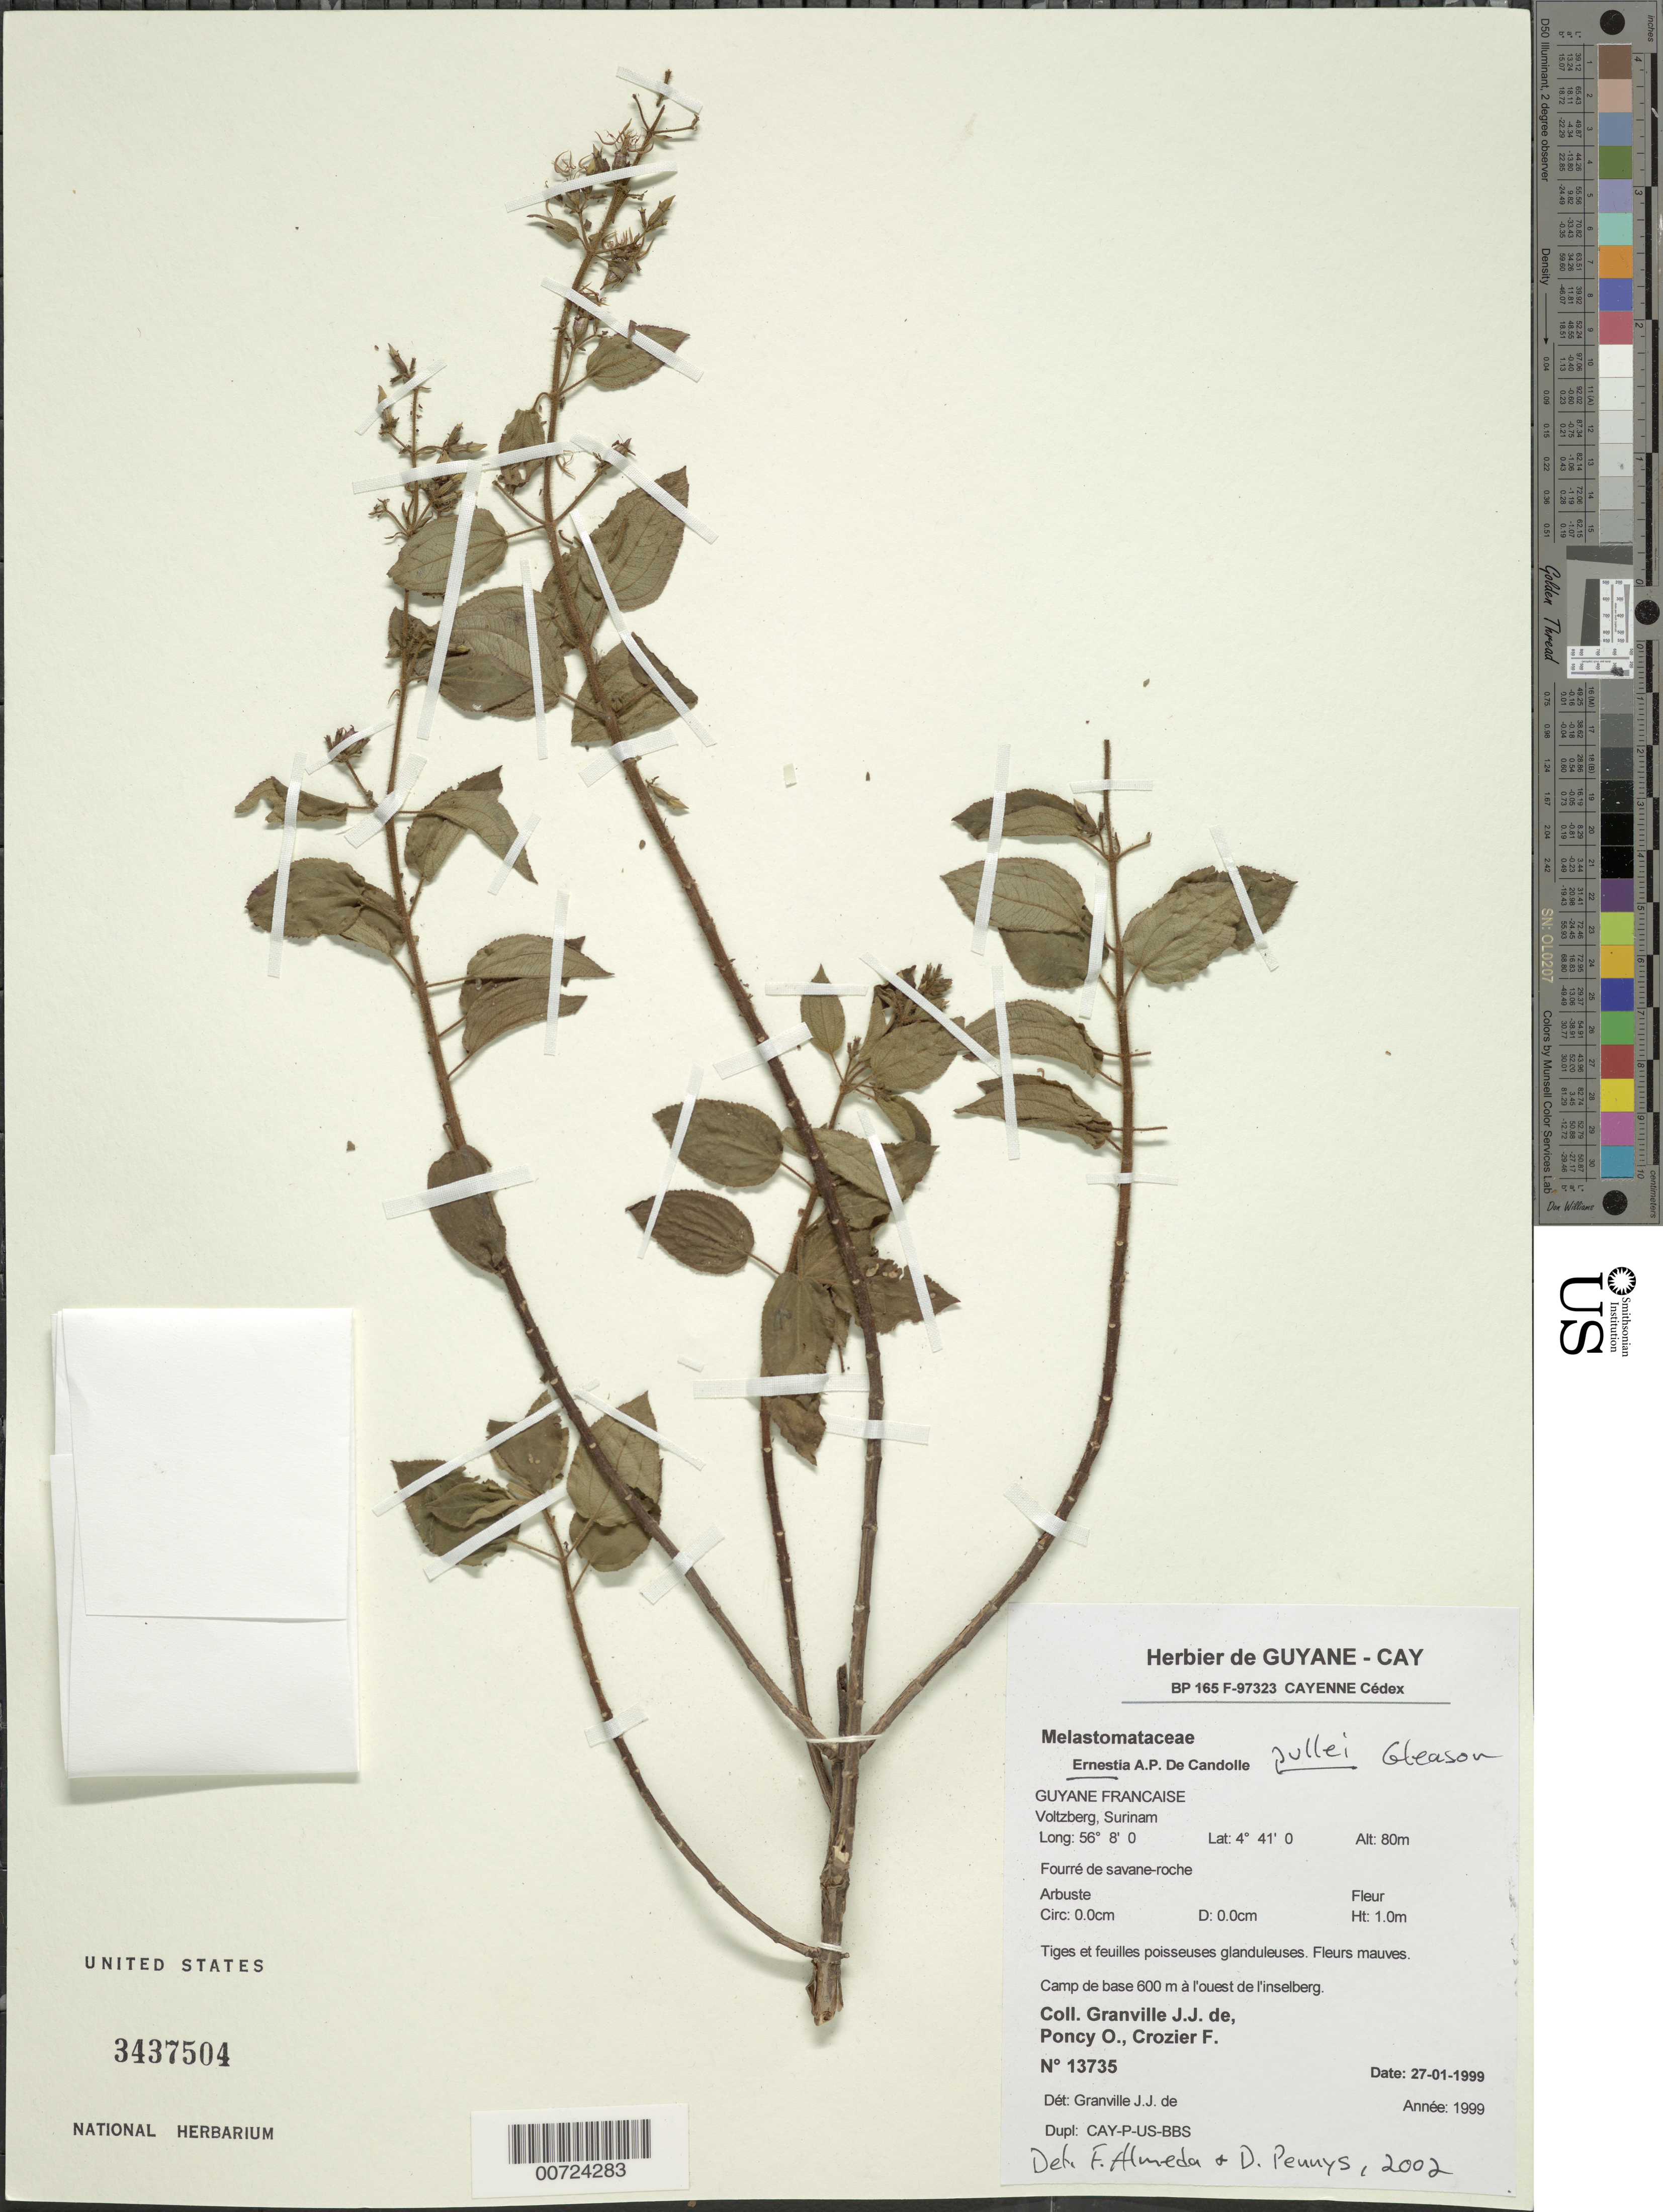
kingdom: Plantae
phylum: Tracheophyta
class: Magnoliopsida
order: Myrtales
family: Melastomataceae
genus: Ernestia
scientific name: Ernestia pullei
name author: Gleason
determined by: Almeda, F.; Penneys, D. S.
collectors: J.-J. de Granville, O. Poncy & F. Crozier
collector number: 13735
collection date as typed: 27-Jan-99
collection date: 1999-01-27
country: Suriname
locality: Voltzberg, camp de base, 600 m a l'ouest de l'inselberg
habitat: Thicket, rocky savanna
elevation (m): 80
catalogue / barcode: US 3437504